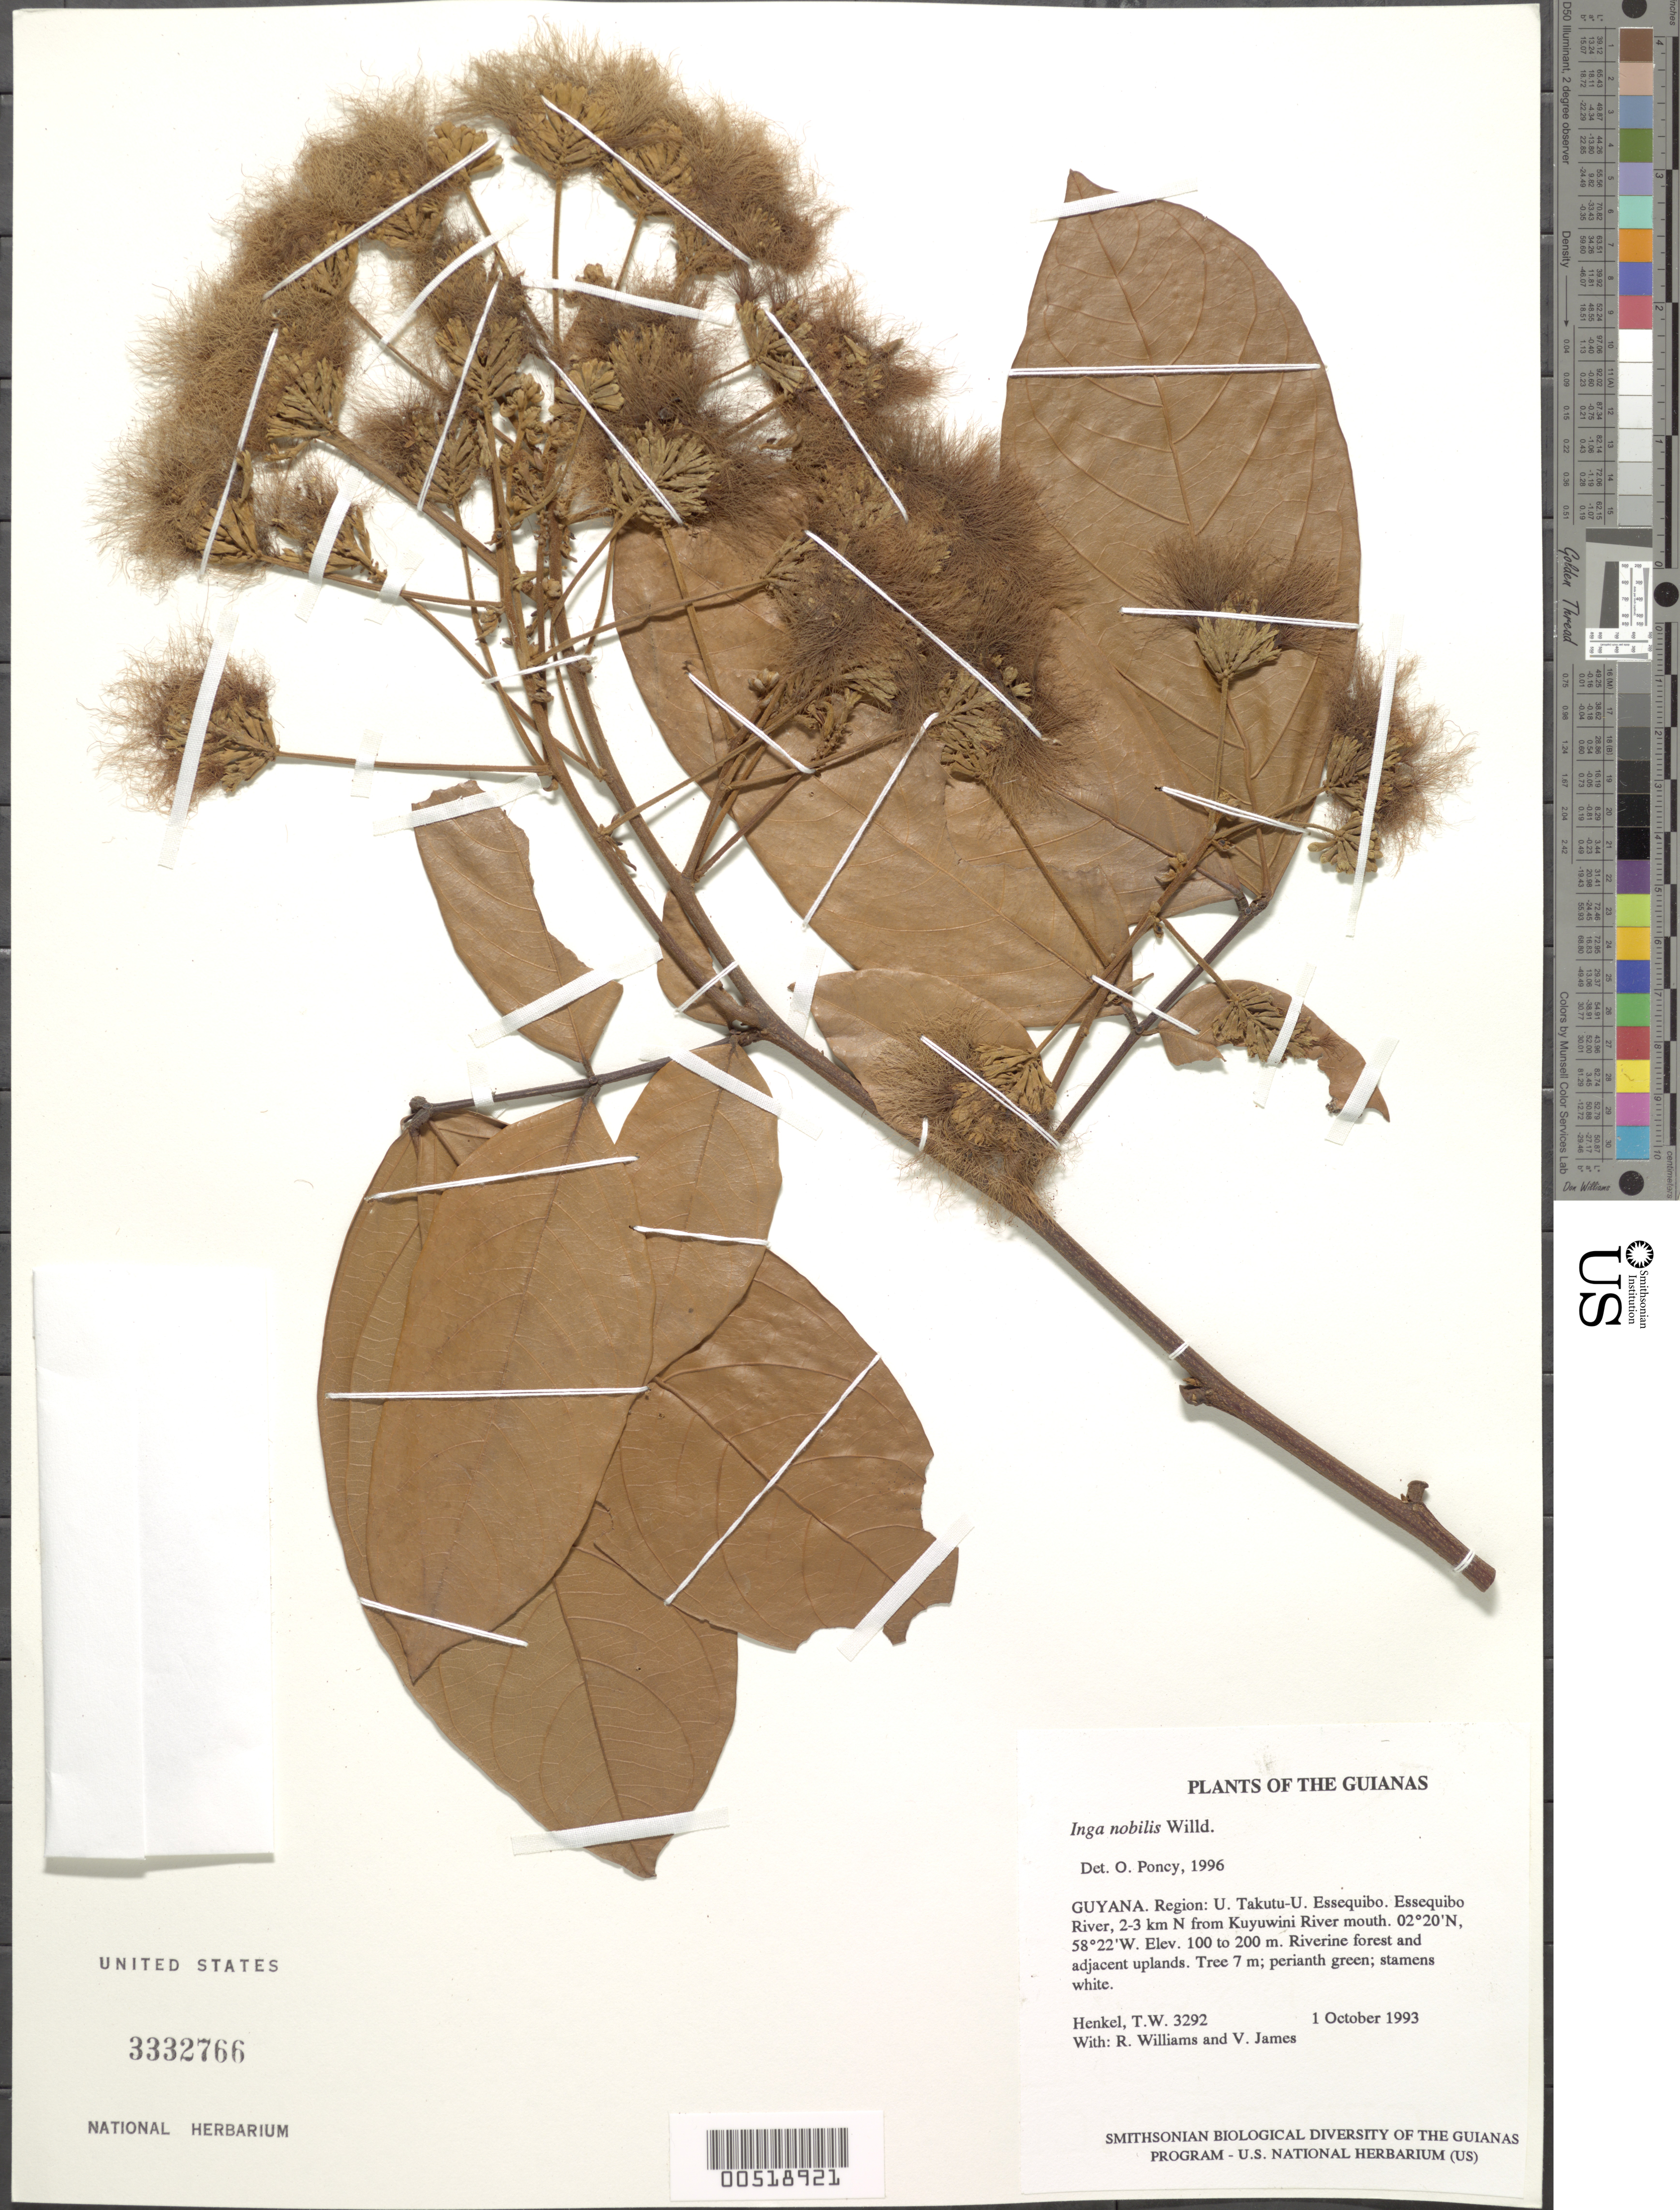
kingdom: Plantae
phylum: Tracheophyta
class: Magnoliopsida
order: Fabales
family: Fabaceae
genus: Inga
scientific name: Inga nobilis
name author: Willd.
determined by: Poncy, O.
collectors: T. Henkel, R. Williams & V. James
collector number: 3292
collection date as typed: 1 October 1993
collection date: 1993-10-01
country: Guyana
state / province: U. Takutu-U. Essequibo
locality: Essequibo River, 2-3 km N from Kuyuwini River mouth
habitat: Riverine forest and adjacent uplands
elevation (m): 100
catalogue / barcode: US 3332766